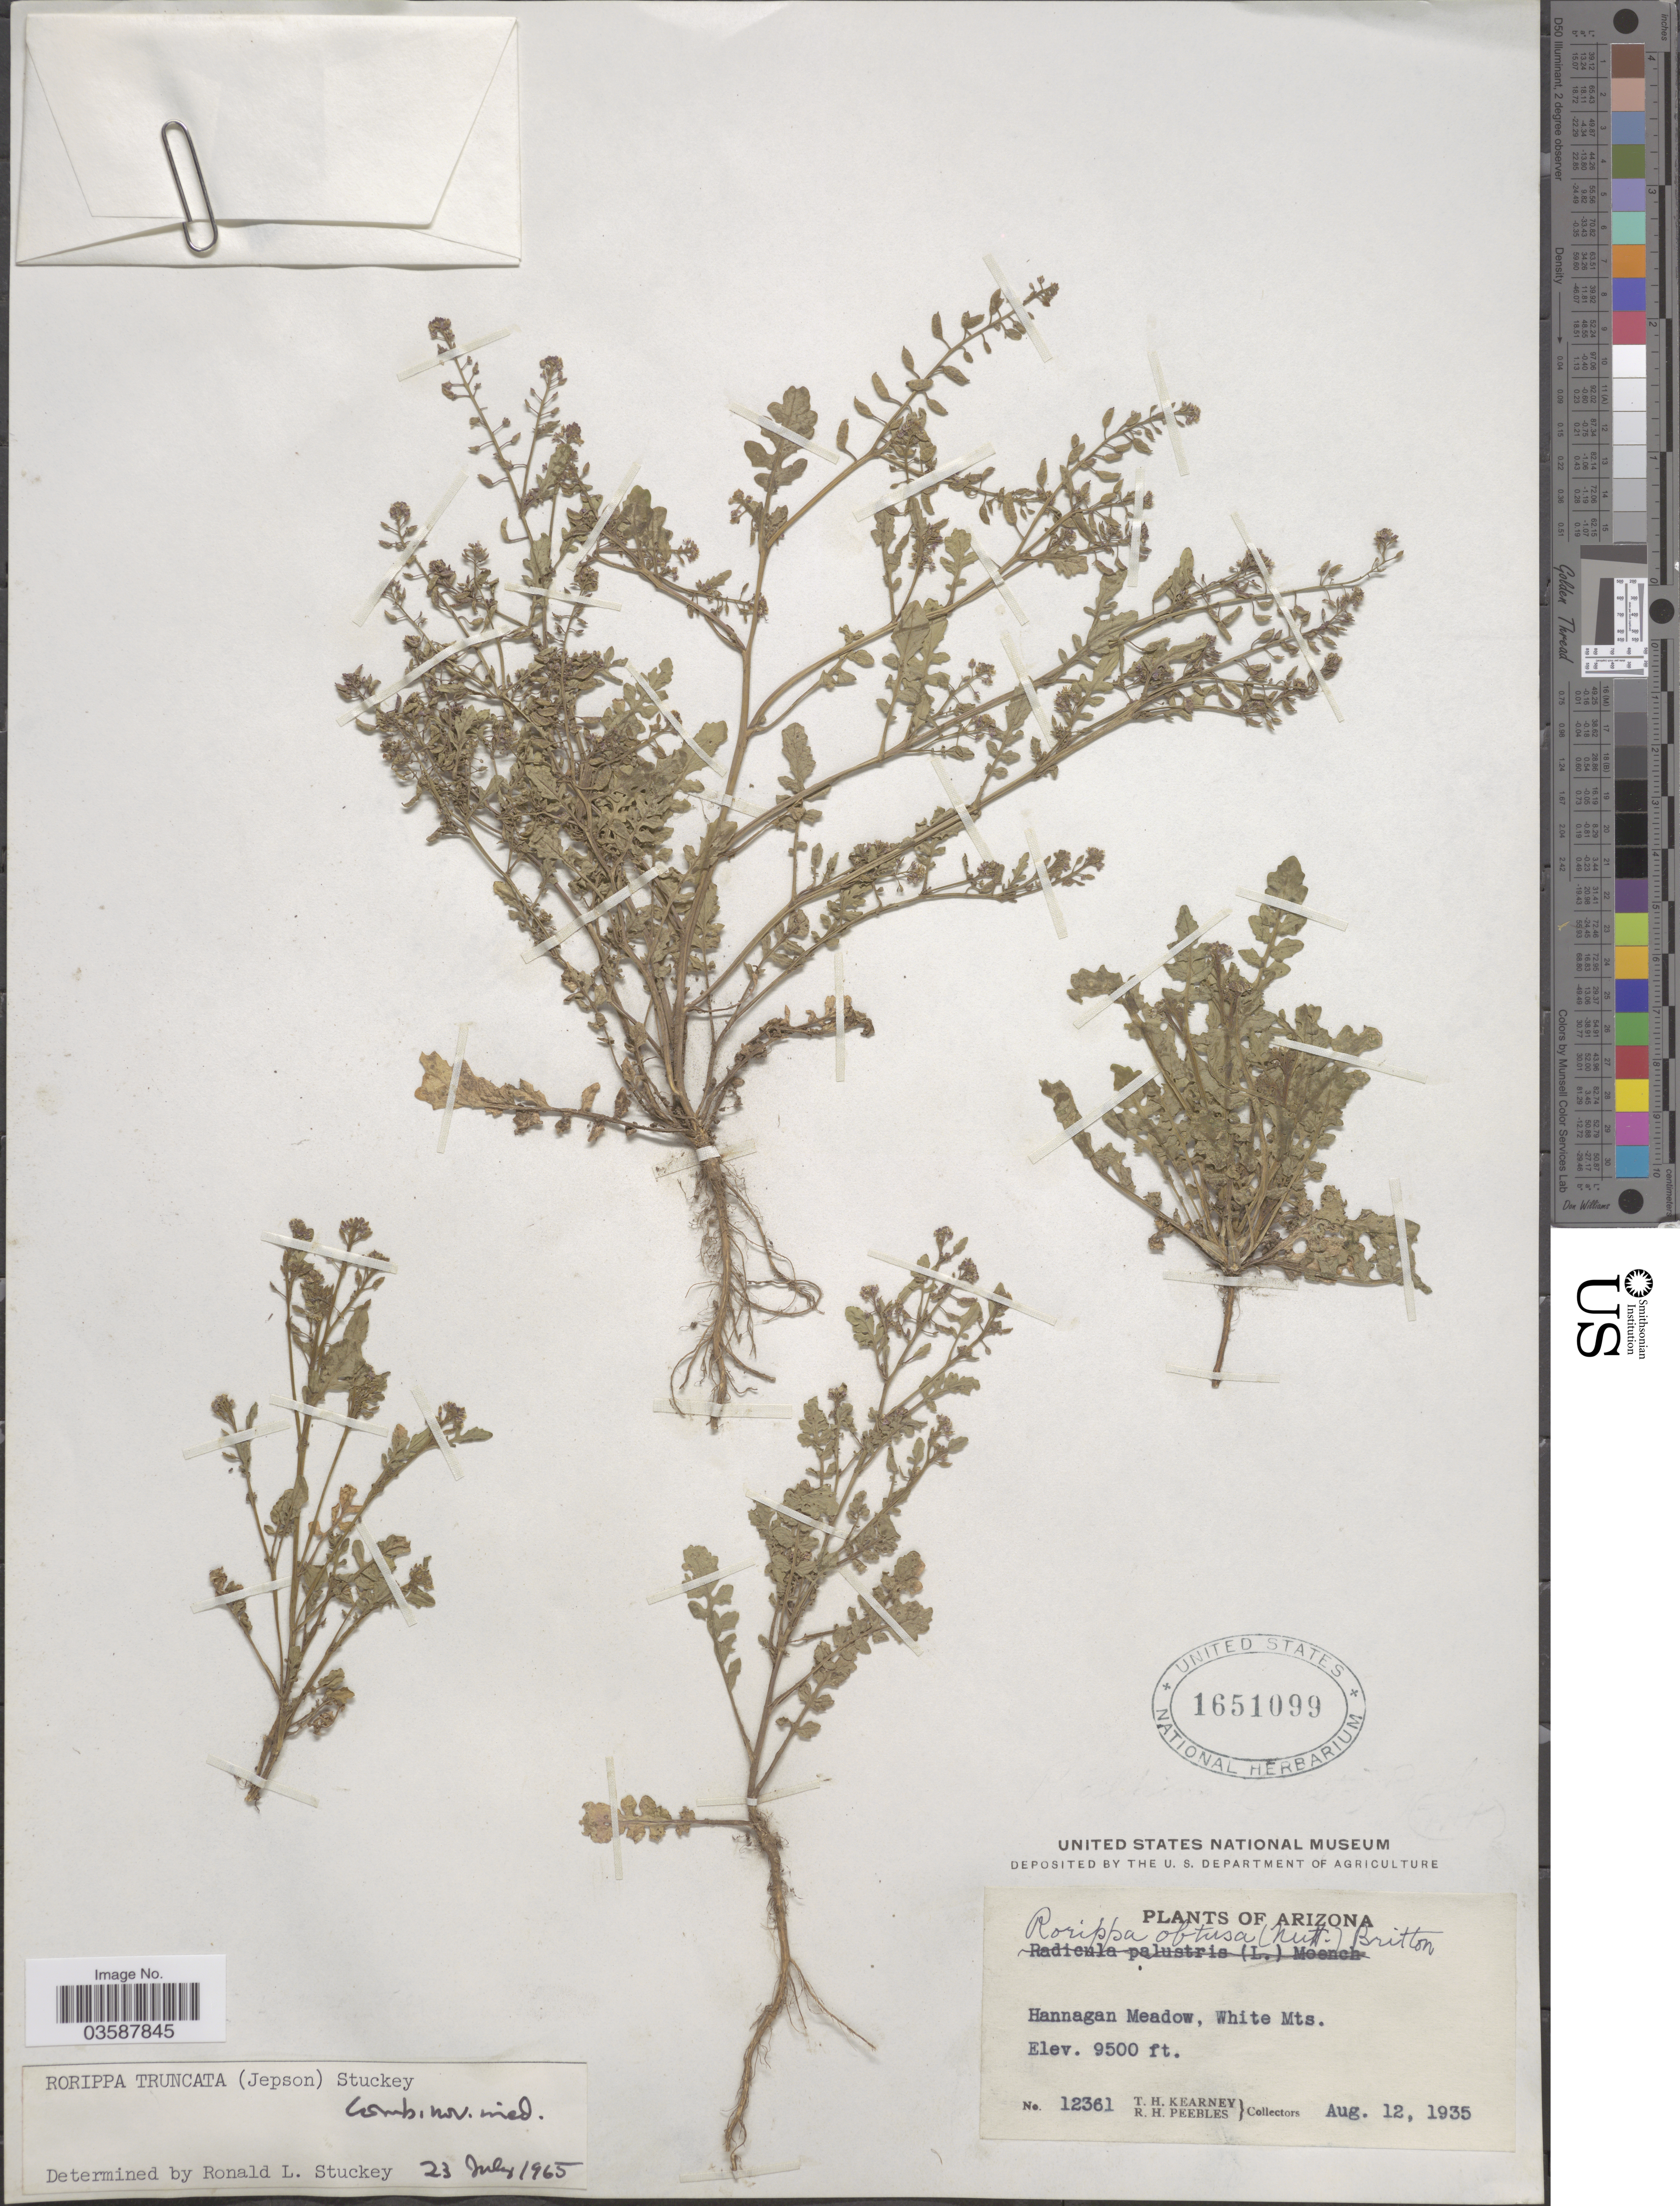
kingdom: Plantae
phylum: Tracheophyta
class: Magnoliopsida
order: Brassicales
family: Brassicaceae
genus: Rorippa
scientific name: Rorippa truncata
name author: (Jeps.) Stuckey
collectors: T. H. Kearney & R. H. Peebles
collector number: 12361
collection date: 1935-08-12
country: United States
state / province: Arizona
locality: Hannagan Meadow, White Mts.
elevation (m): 2896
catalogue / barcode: US 1651099